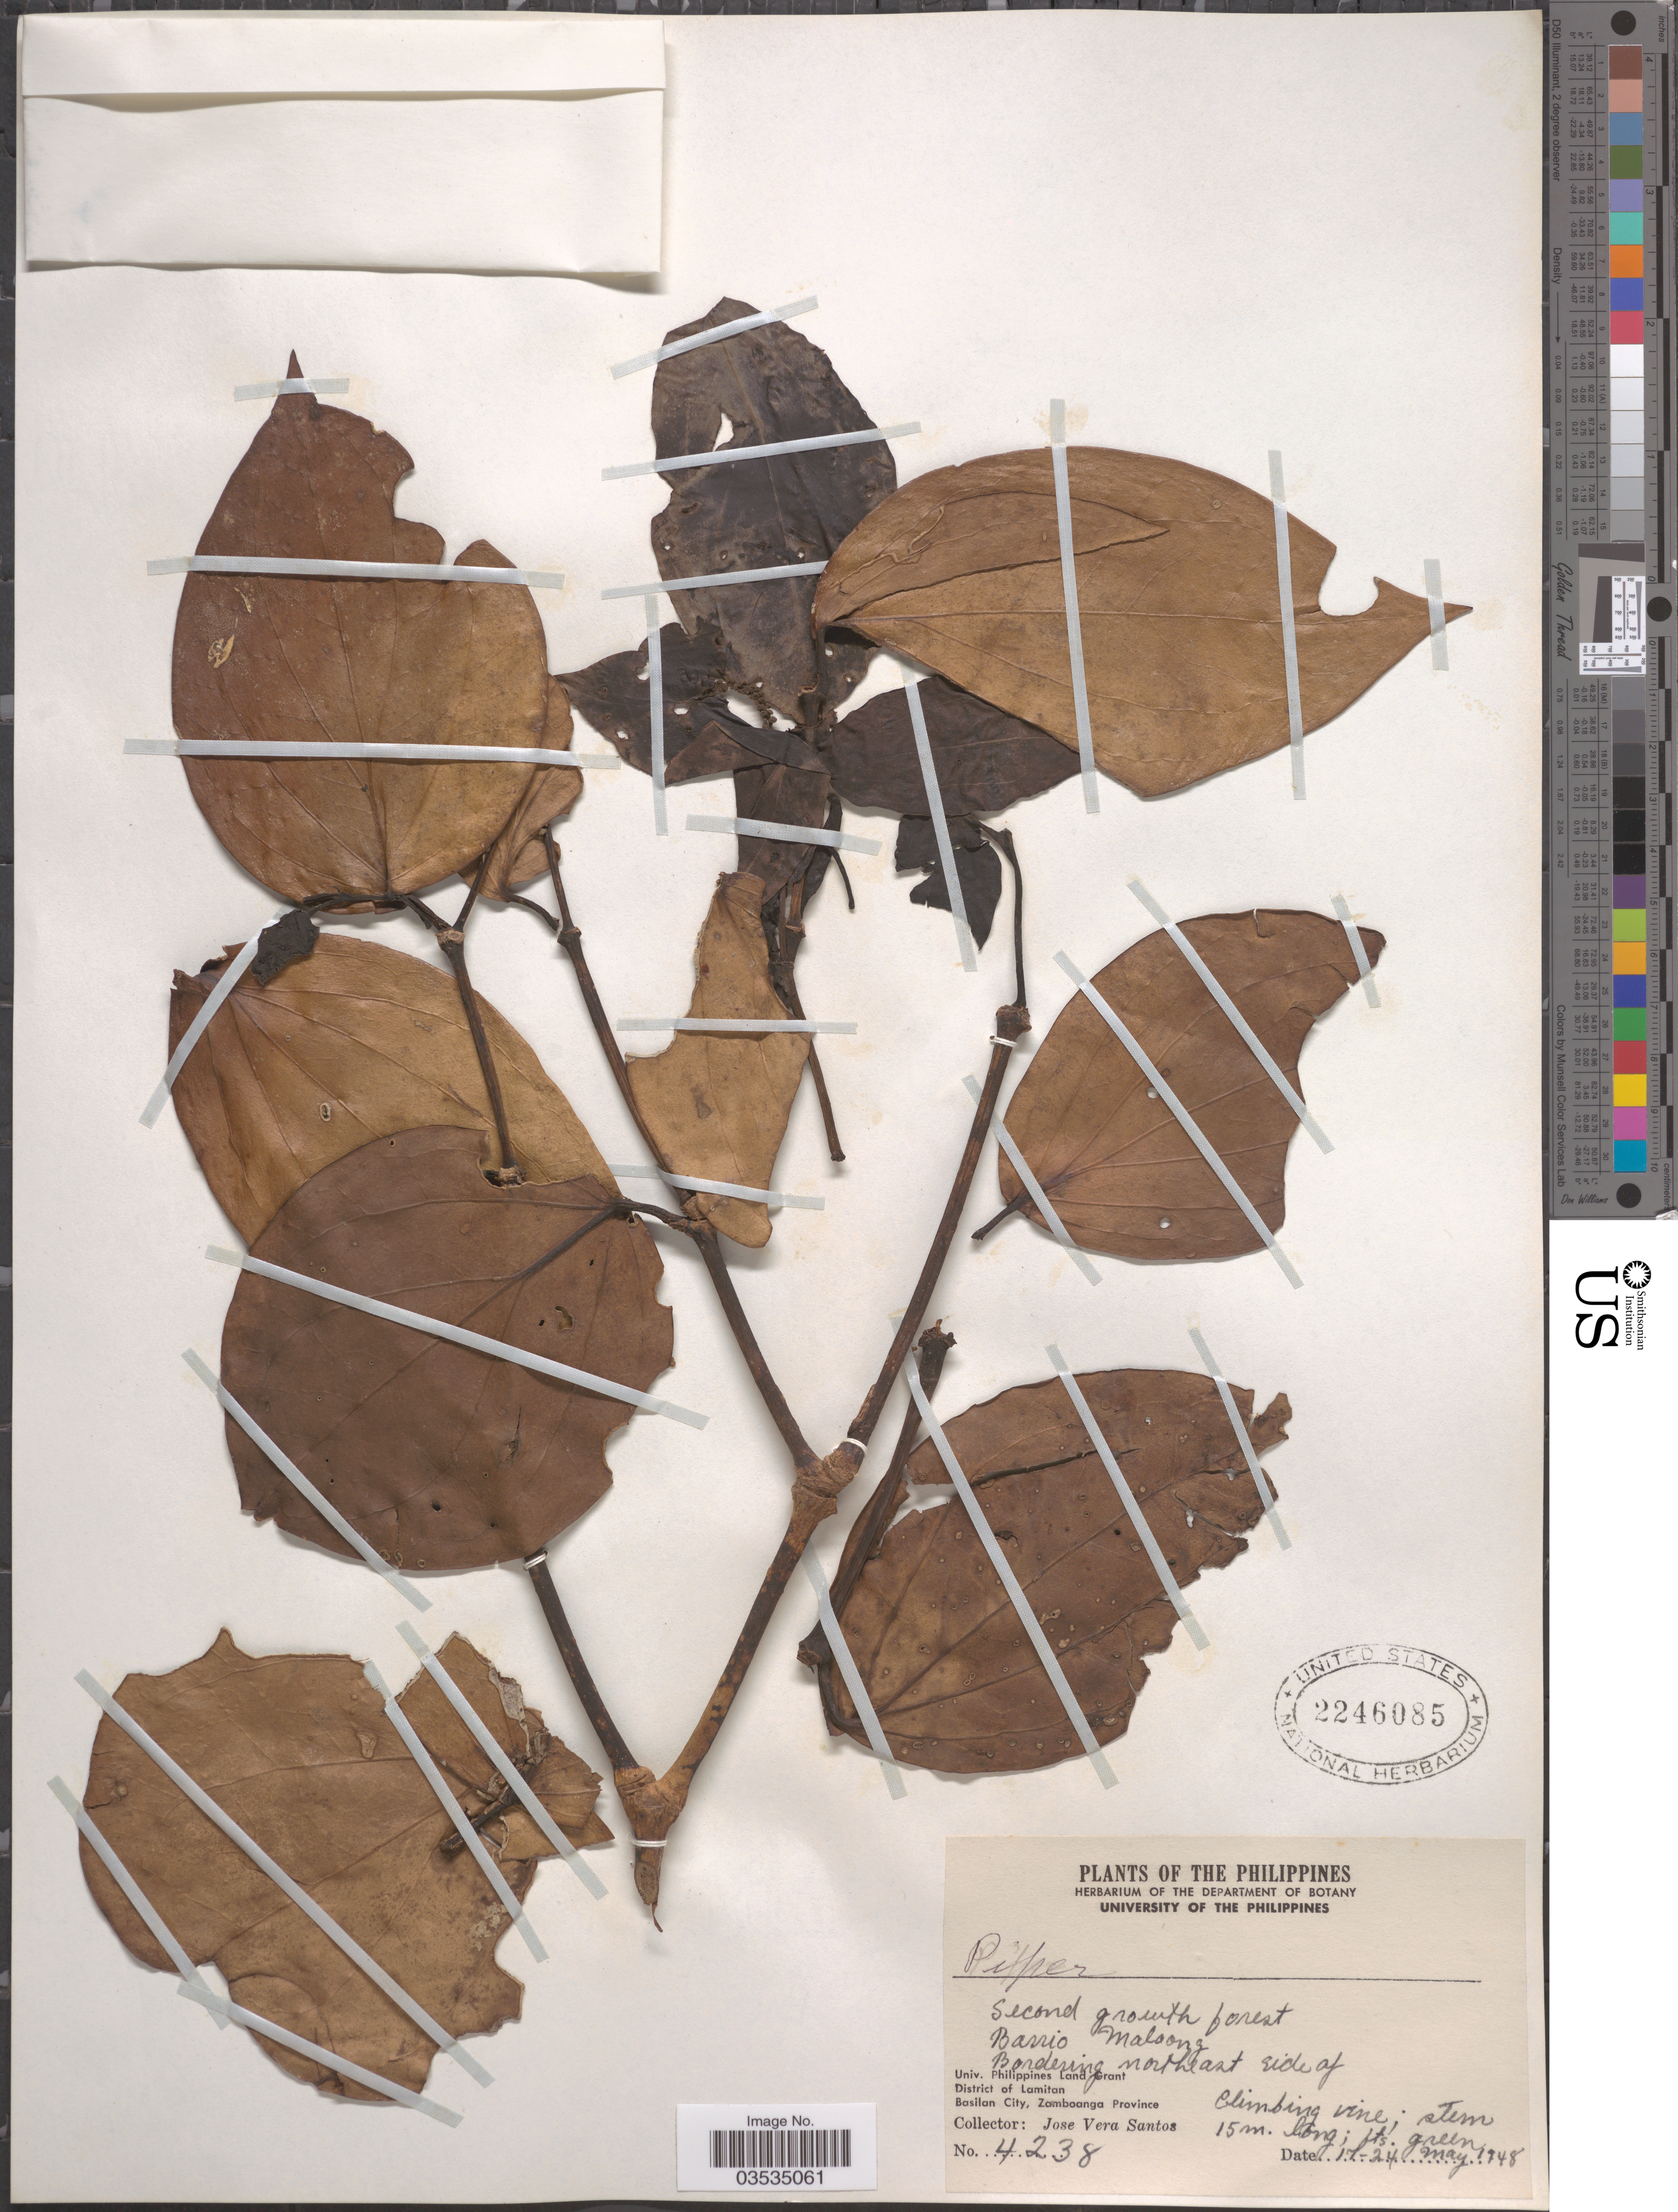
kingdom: Plantae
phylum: Tracheophyta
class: Magnoliopsida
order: Piperales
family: Piperaceae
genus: Piper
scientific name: Piper sp.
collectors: J. V. Santos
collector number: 4238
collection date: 1947-05-17/1948-05-24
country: Philippines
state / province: Muslim Mindanao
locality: Barrio Maloong. Bordering northeast side of Univ. Philippines Land Grant. District of Lamitan. Basilan City, Zamboanga Province.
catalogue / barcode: US 2246085